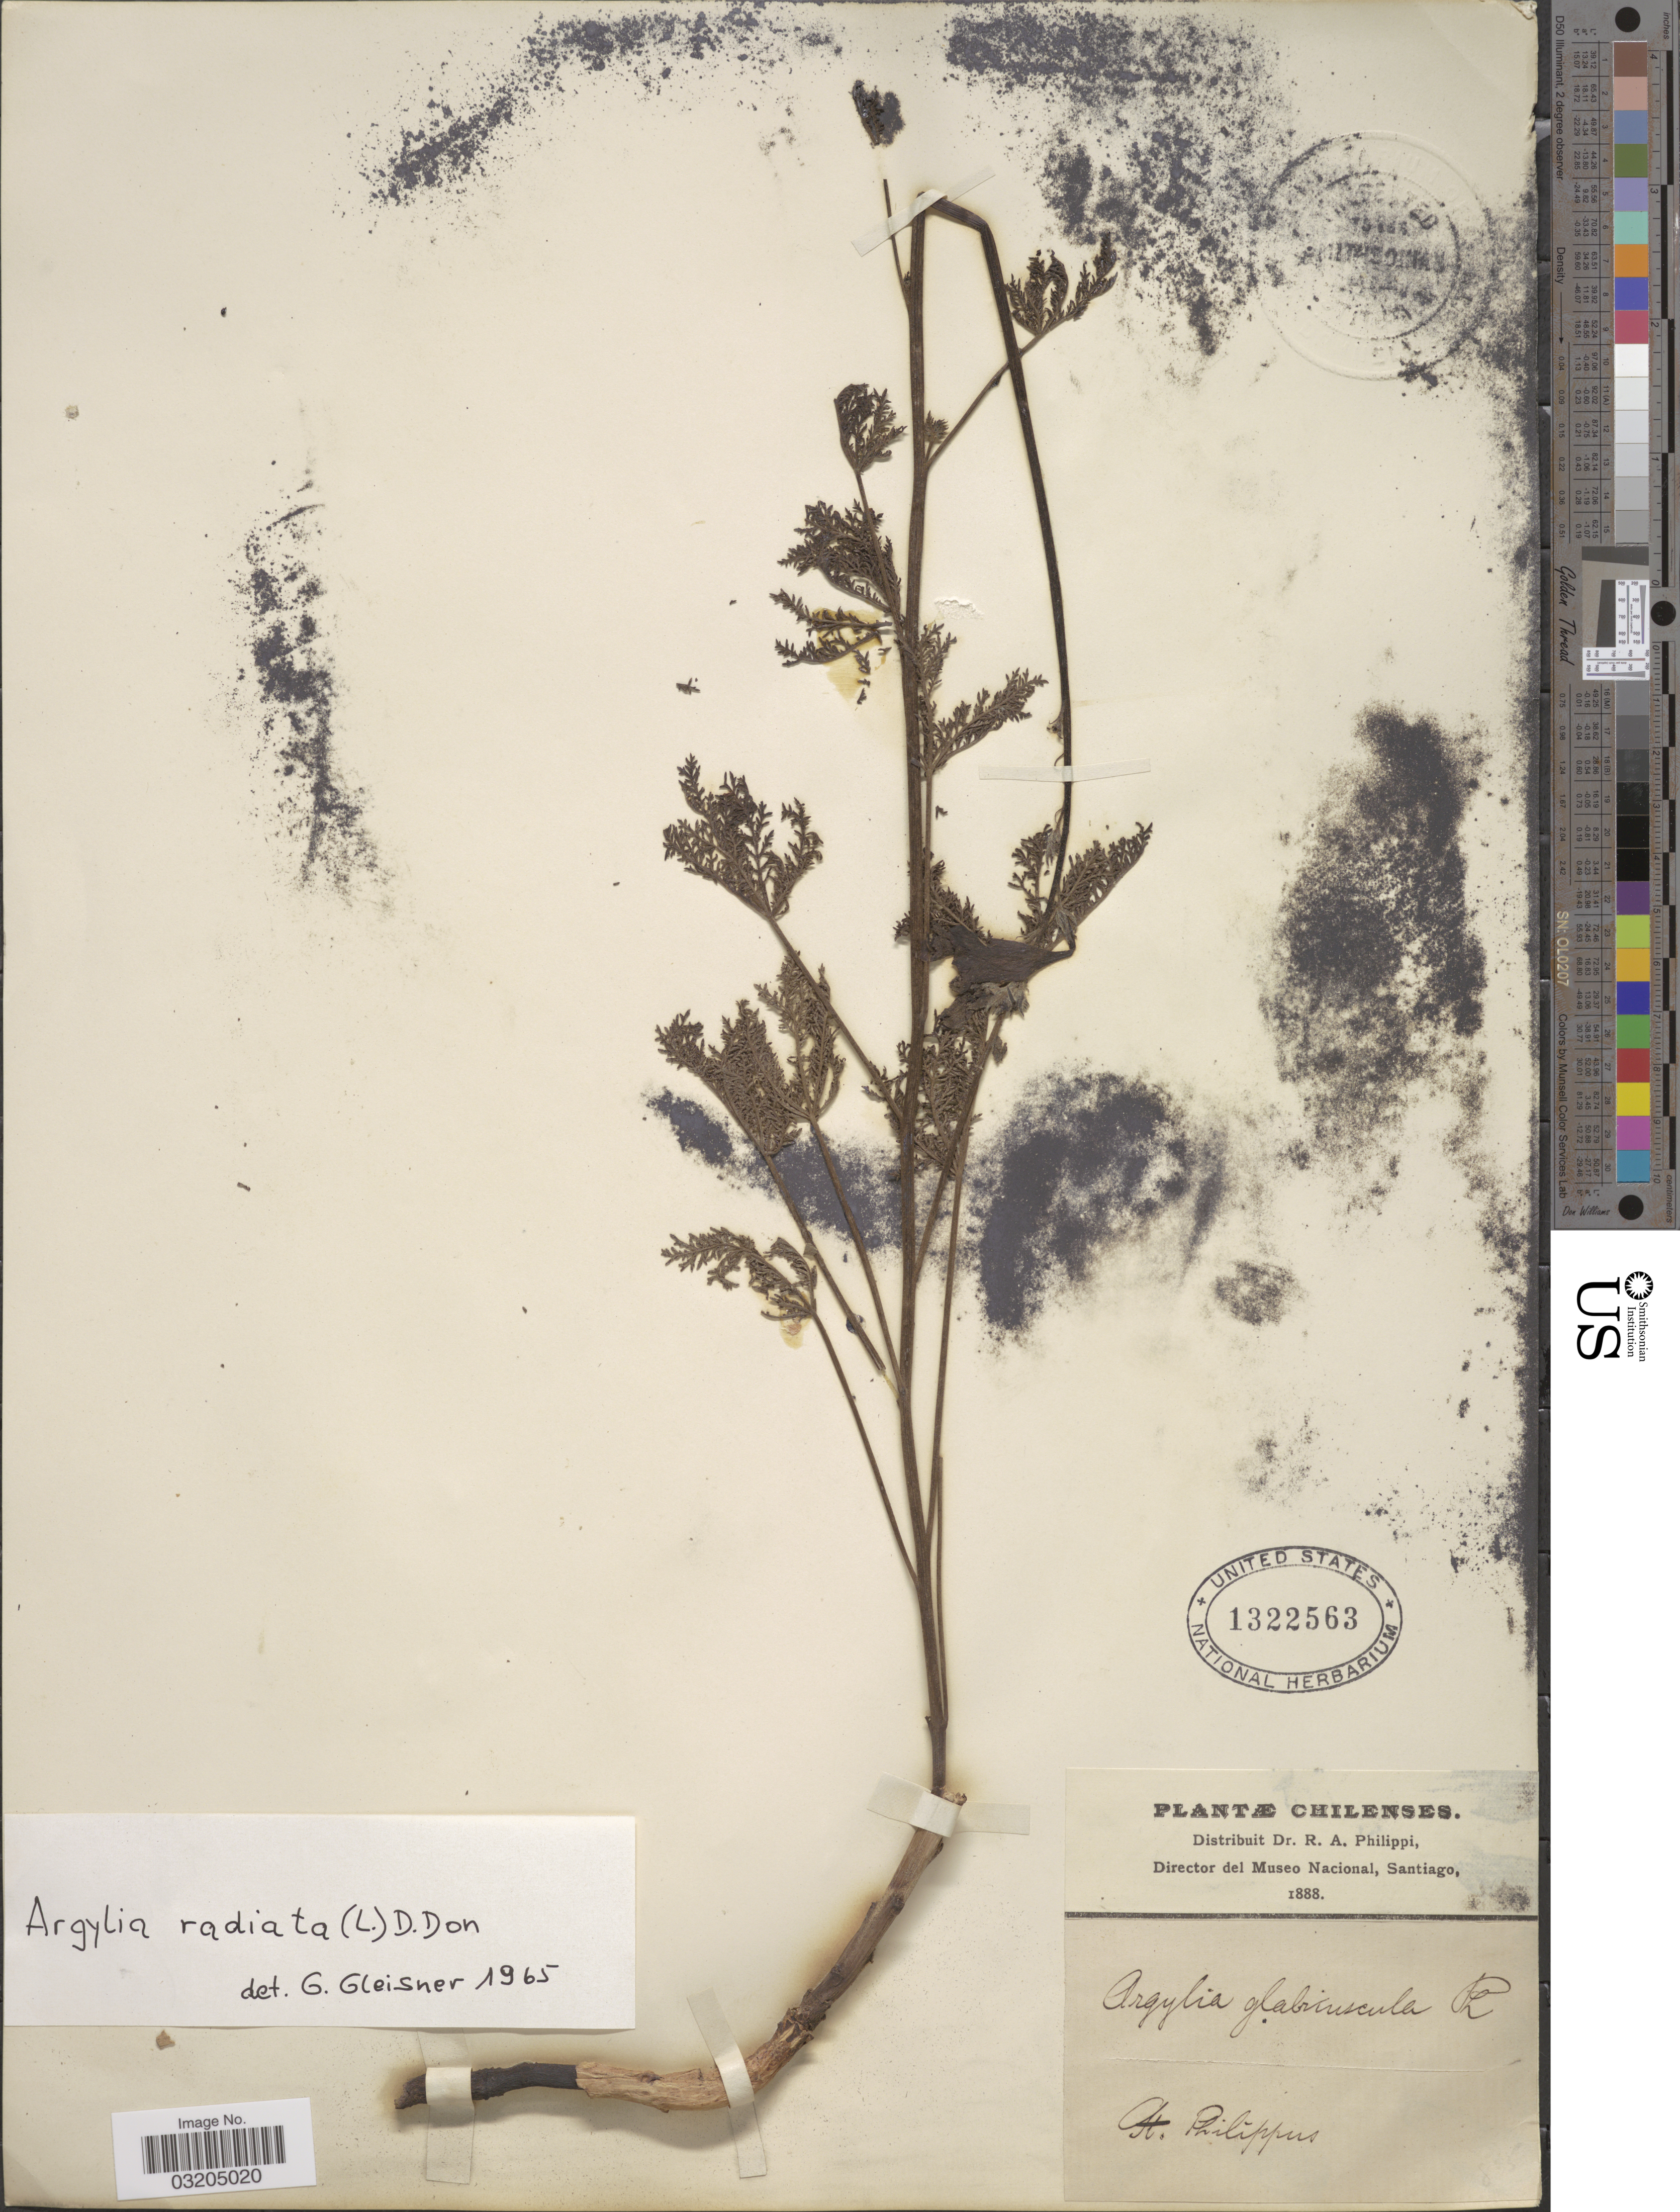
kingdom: Plantae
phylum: Tracheophyta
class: Magnoliopsida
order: Lamiales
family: Bignoniaceae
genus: Argylia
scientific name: Argylia radiata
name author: (L.) D. Don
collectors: ex. herb. R.A. Philippi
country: Chile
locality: St. Philippus.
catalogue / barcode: US 1322563